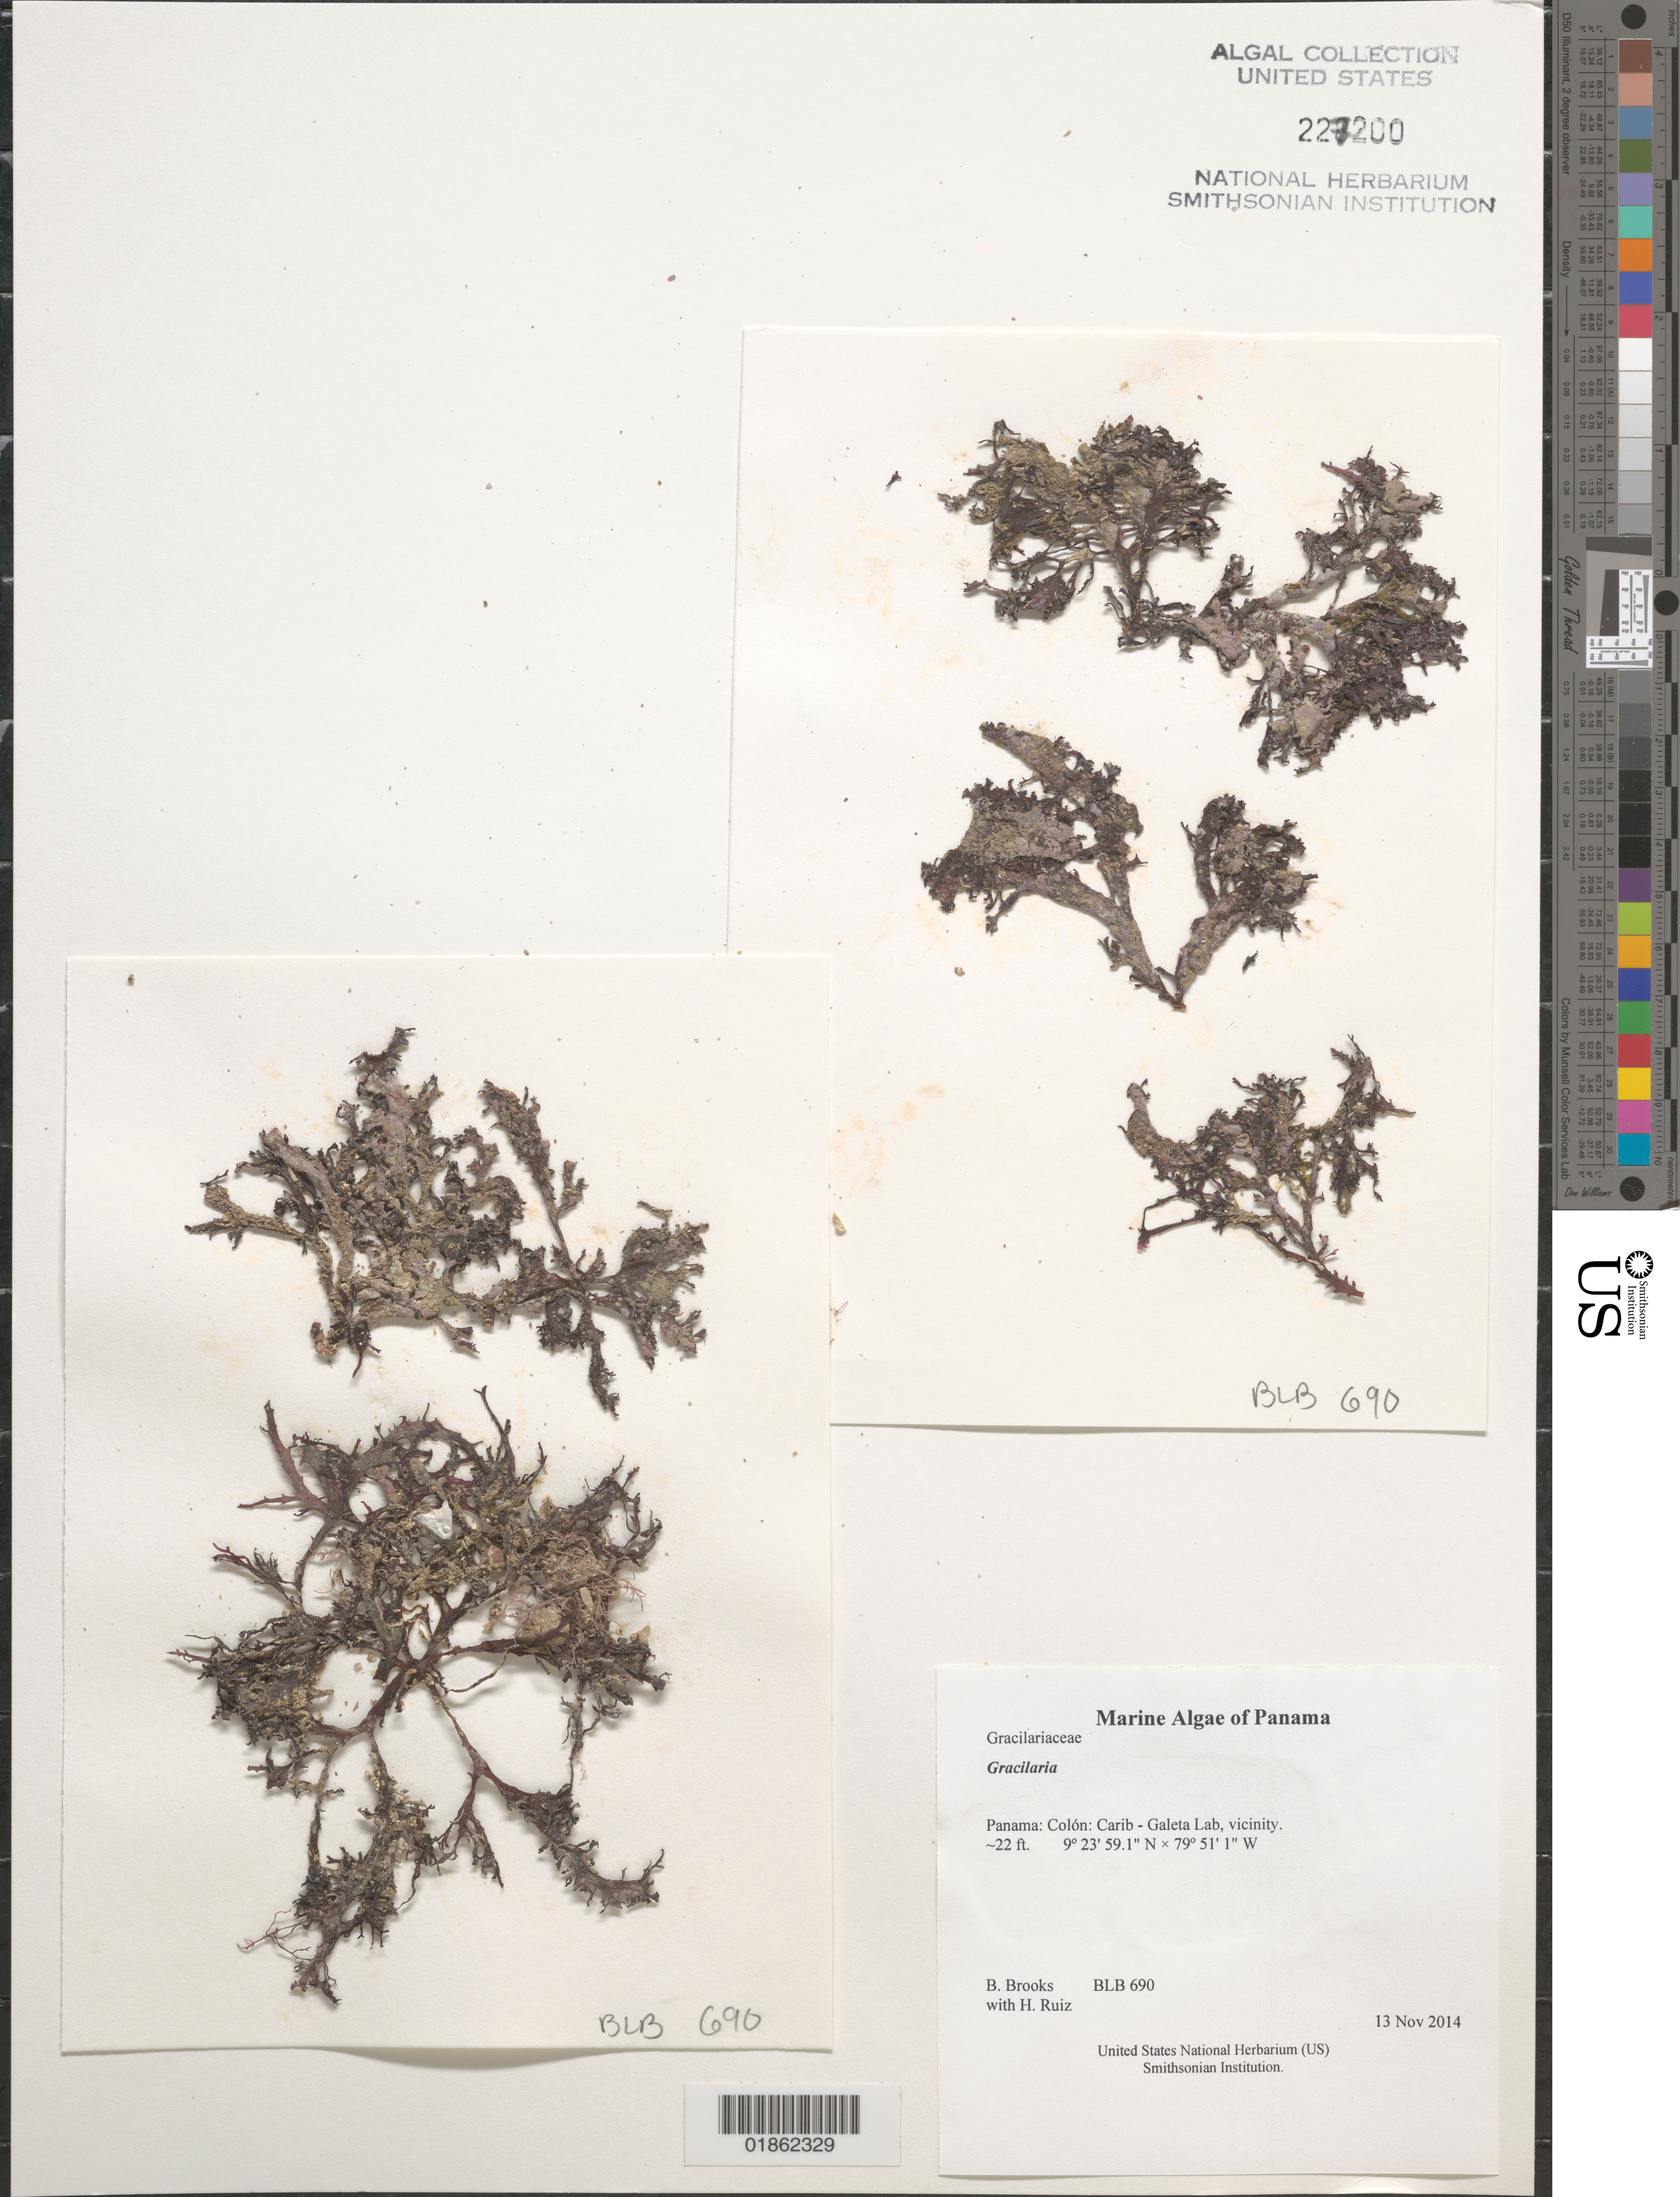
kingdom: Plantae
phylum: Rhodophyta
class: Florideophyceae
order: Gracilariales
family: Gracilariaceae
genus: Gracilaria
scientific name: Gracilaria sp.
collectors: B. Brooks & H. Ruiz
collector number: BLB 690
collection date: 2014-11-13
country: Panama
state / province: Colón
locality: Carib - Galeta Lab, vicinity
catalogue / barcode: US 227200